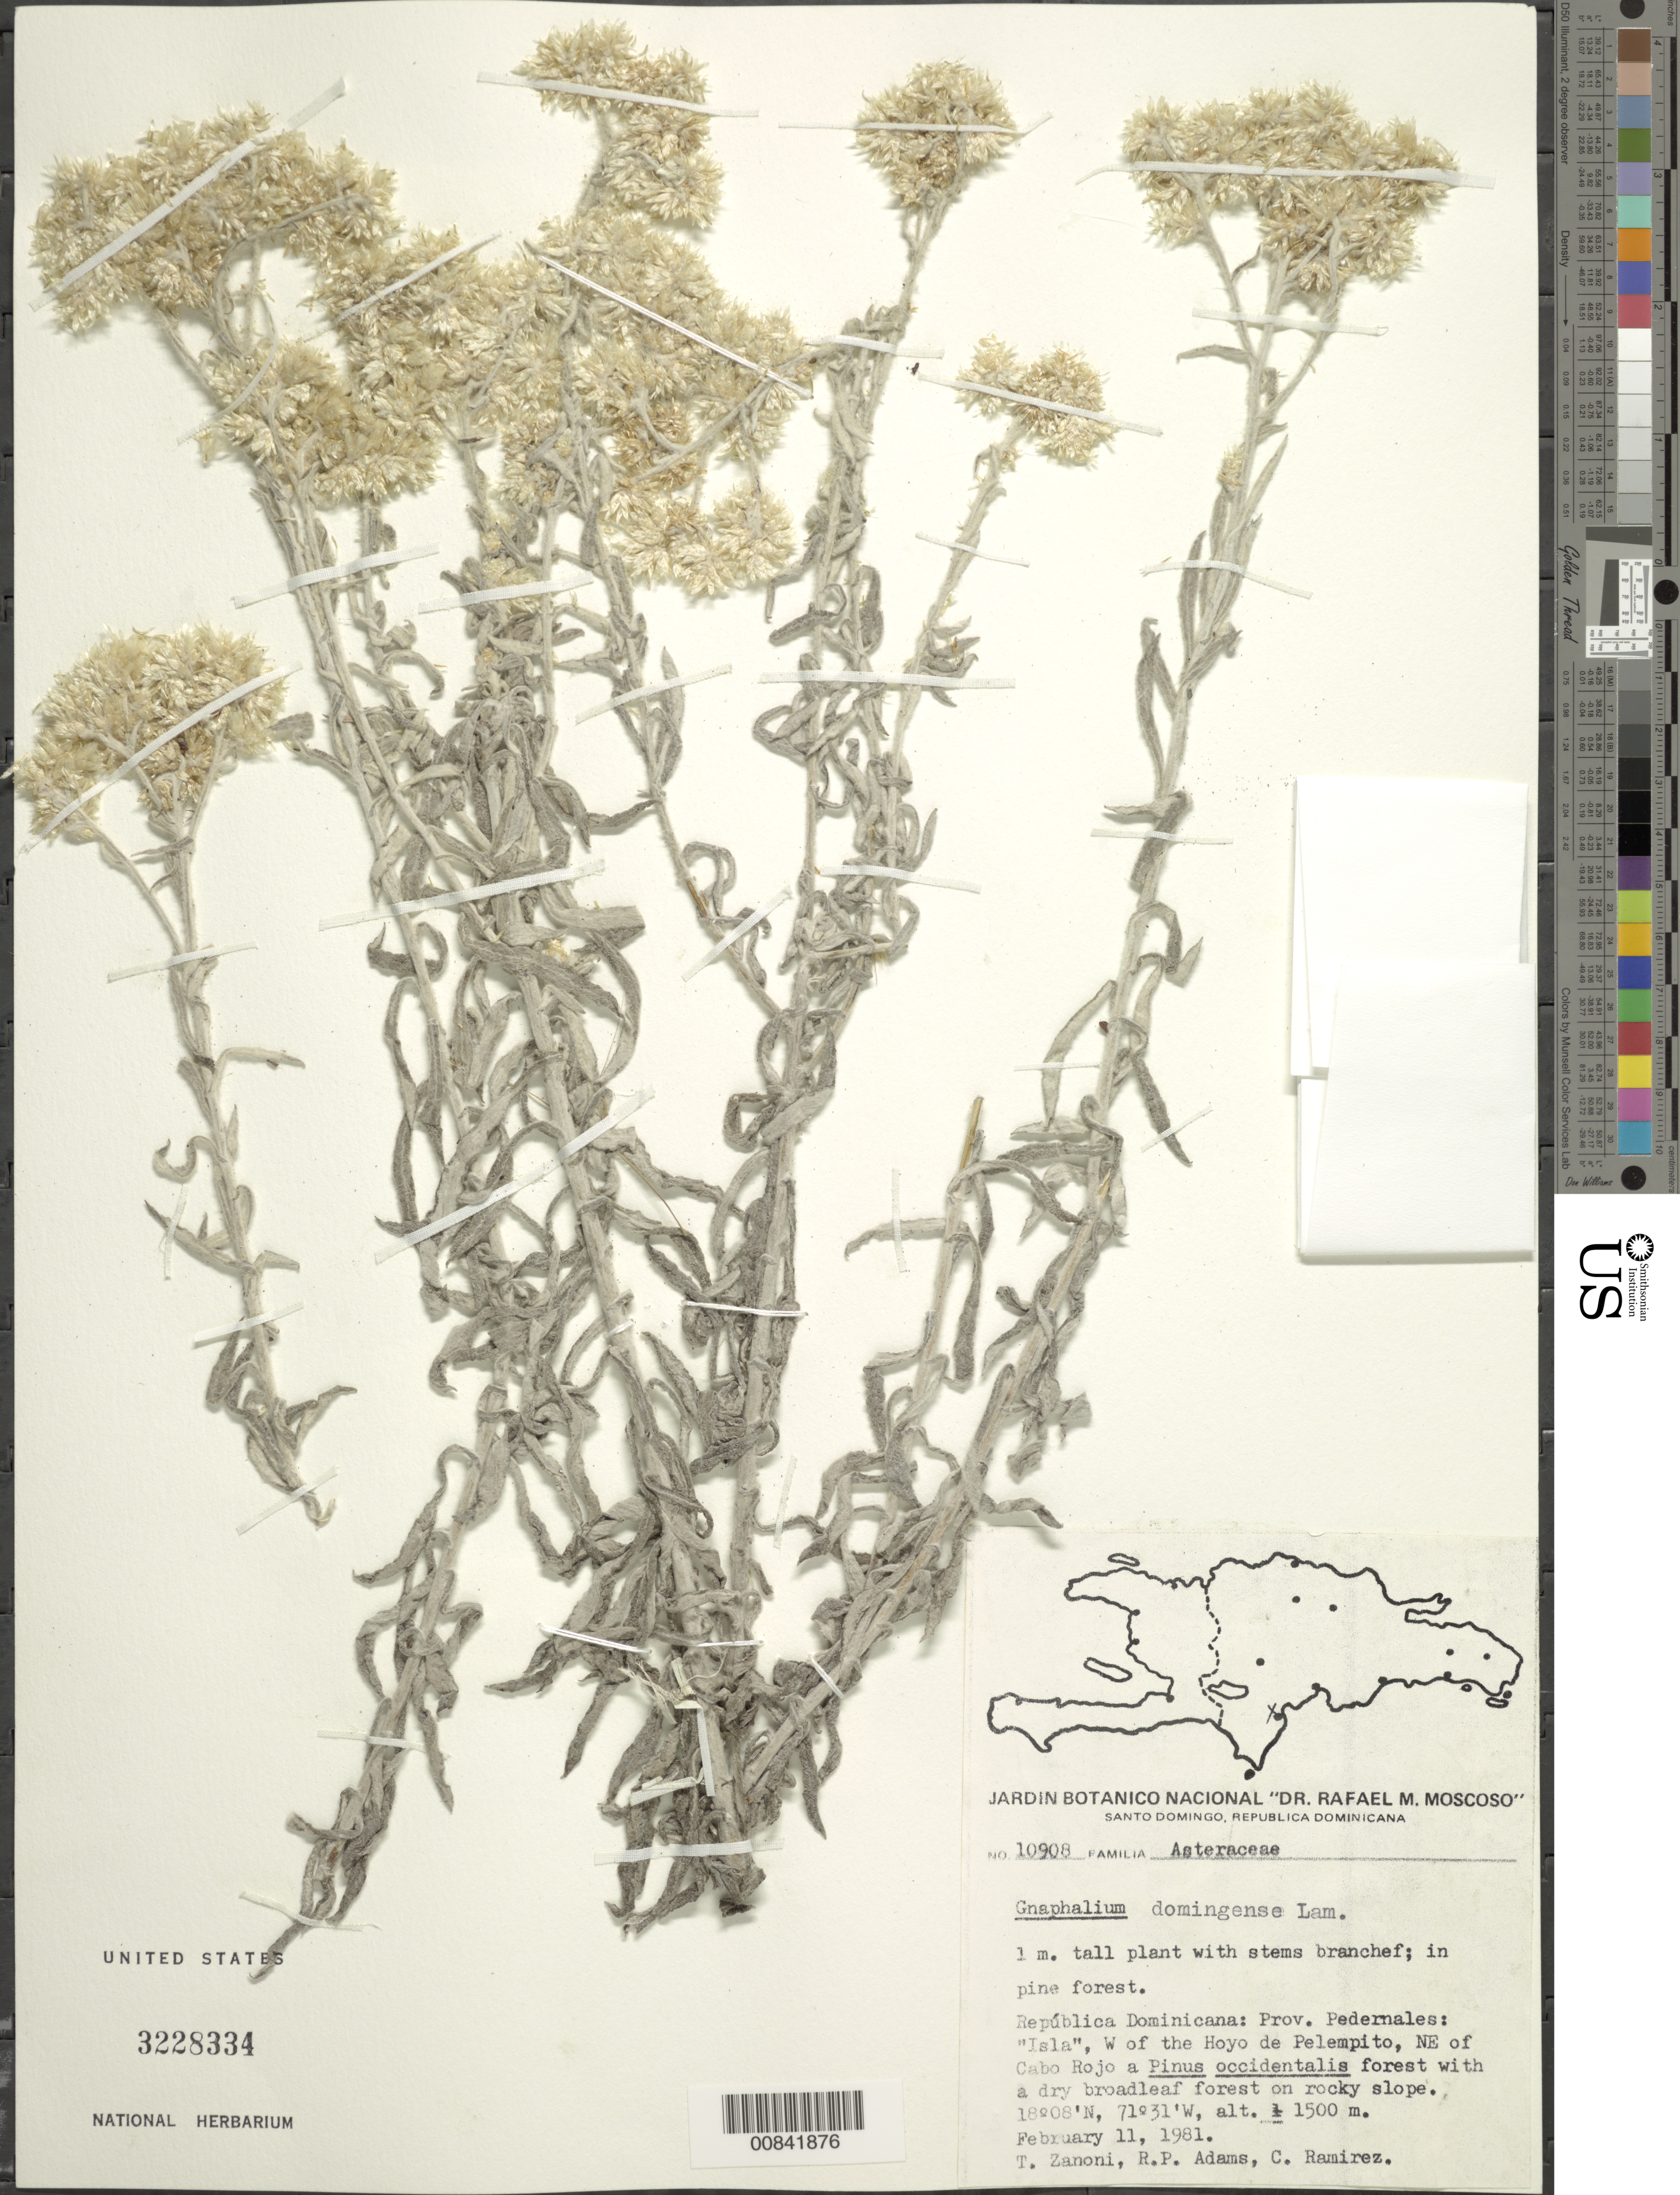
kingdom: Plantae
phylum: Tracheophyta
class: Magnoliopsida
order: Asterales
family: Asteraceae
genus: Pseudognaphalium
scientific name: Pseudognaphalium domingense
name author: (Lam.) Anderb.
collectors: T. A. Zanoni, R. P. Adams & C. Ramirez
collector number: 10908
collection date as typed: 11 Feb 1981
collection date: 1981-02-11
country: Dominican Republic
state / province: Pedernales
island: Hispaniola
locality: "Isla," W of the Hoyo de Pelempito, NE of Cabo Rojo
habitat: Pinus occidentalis forest with a dry broadleaf forest on rocky slope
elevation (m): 1500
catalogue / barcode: US 3228334